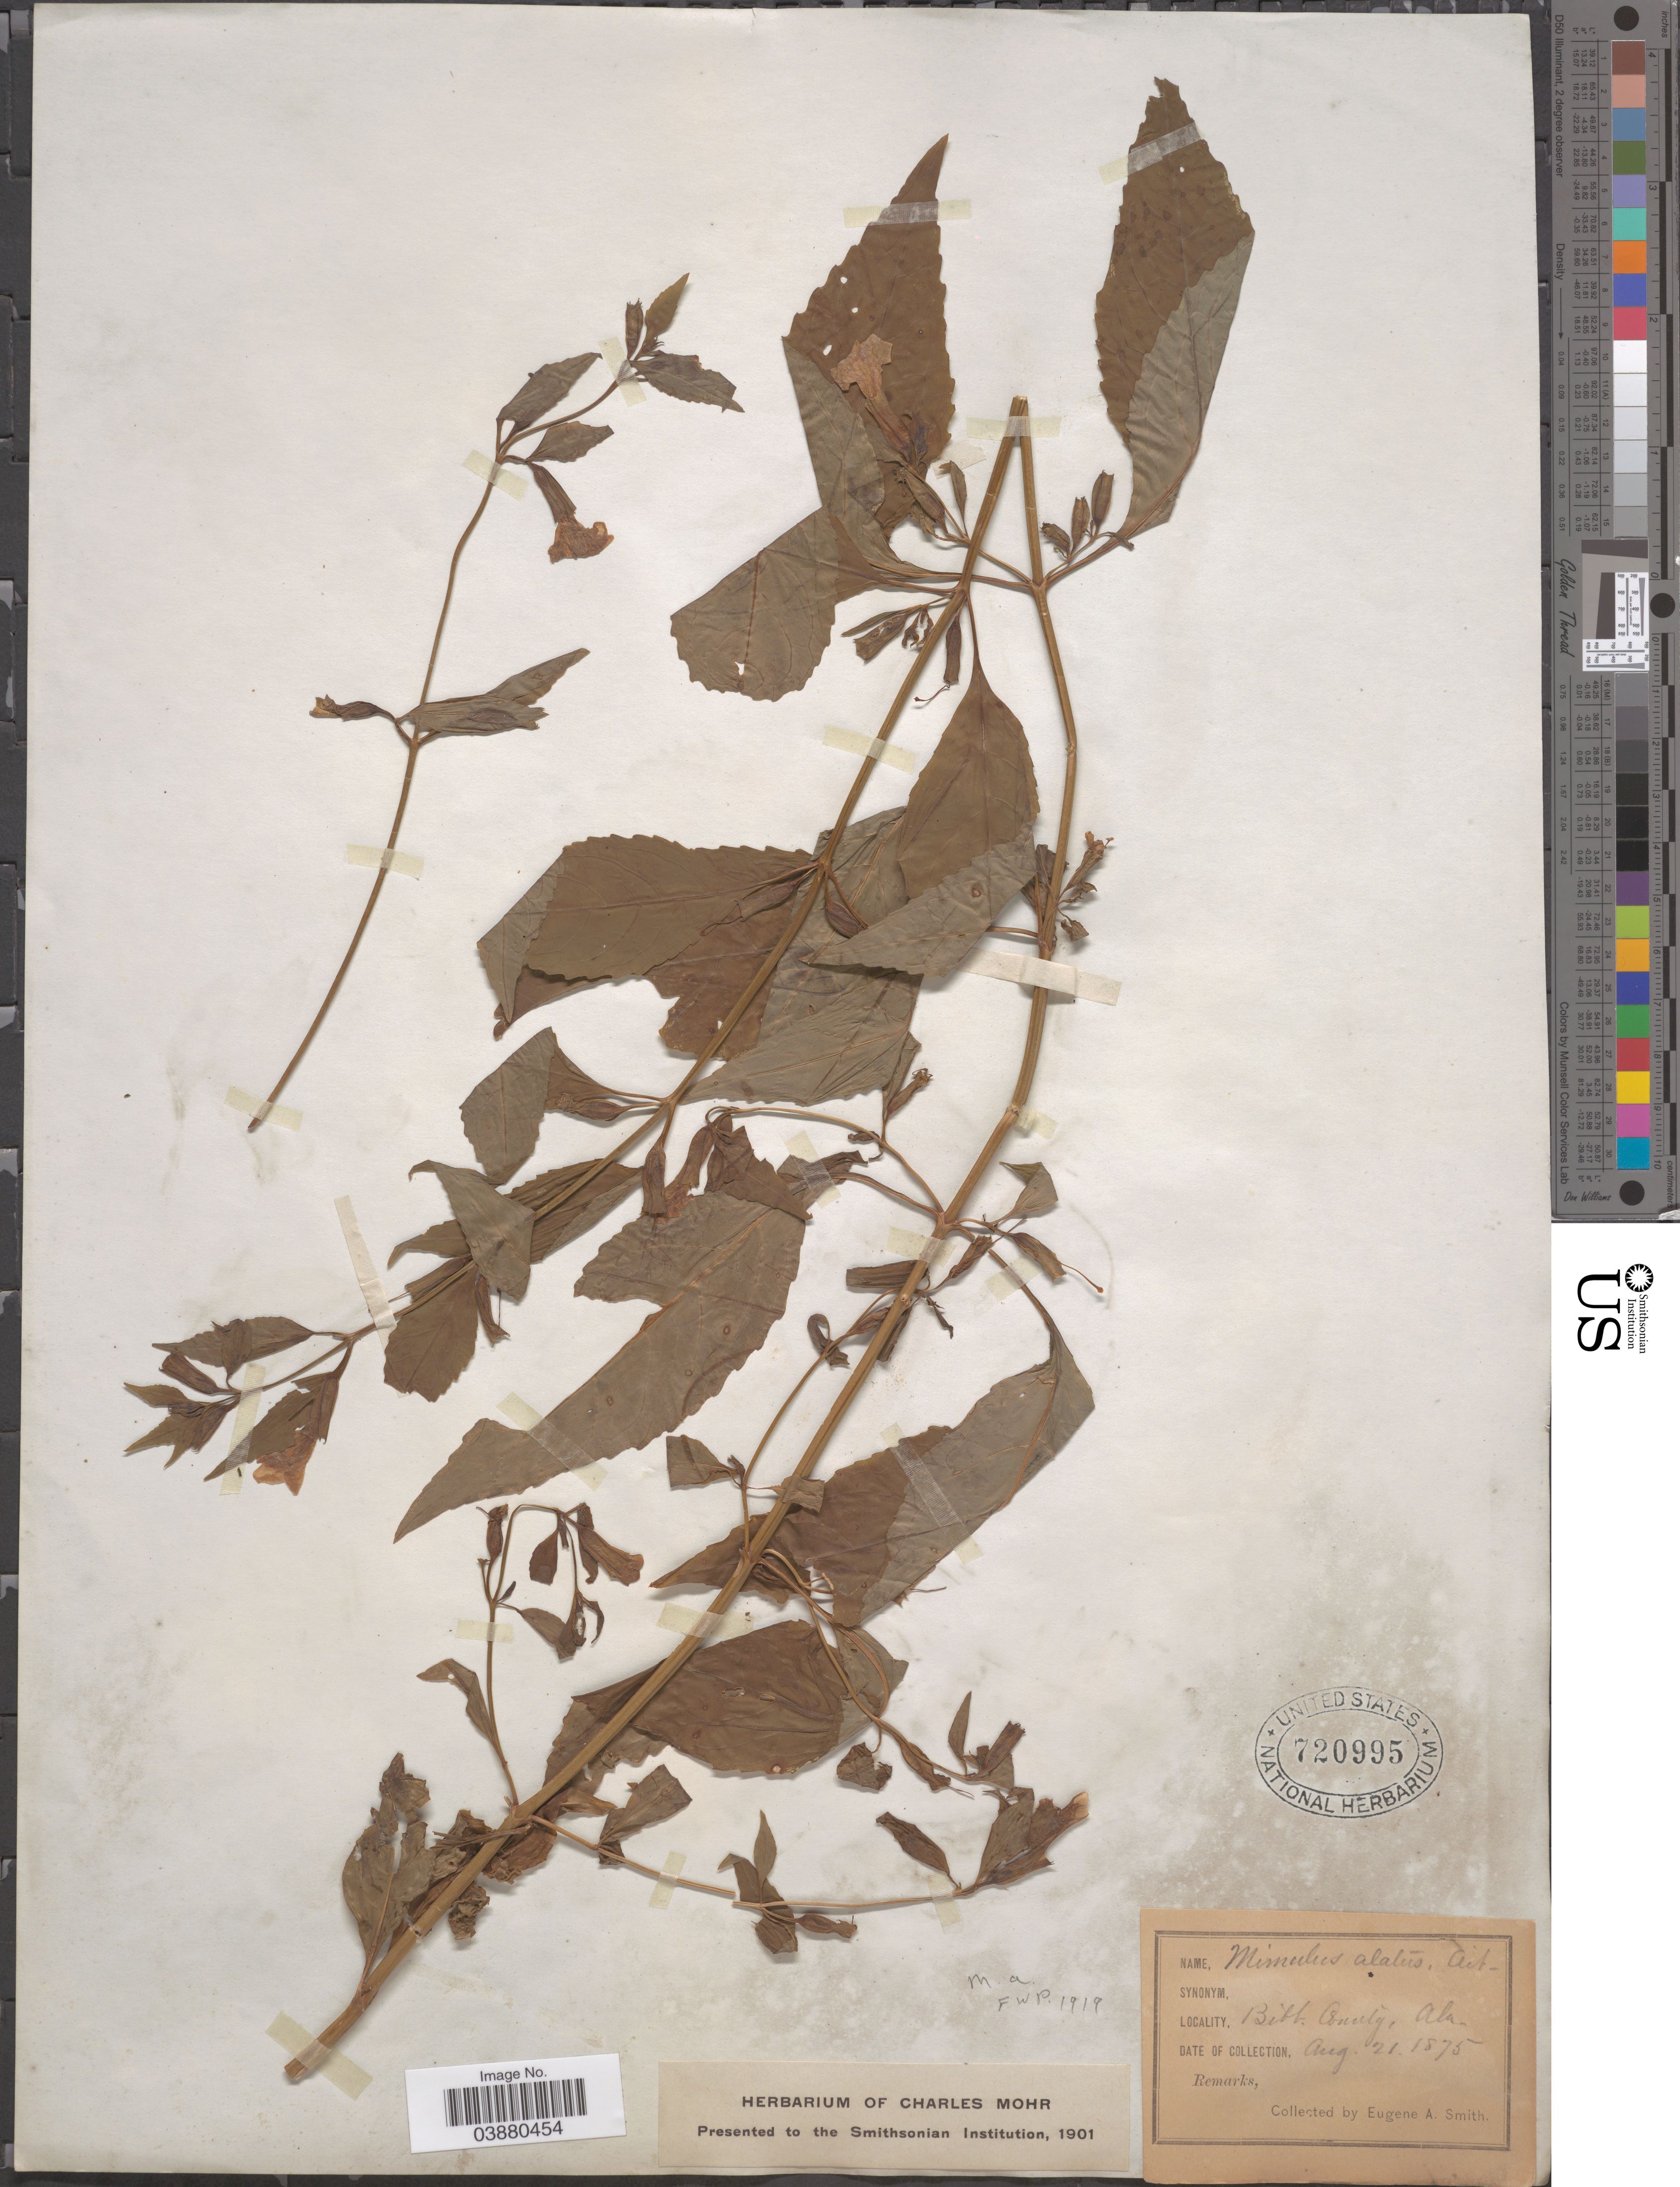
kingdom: Plantae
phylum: Tracheophyta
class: Magnoliopsida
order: Lamiales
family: Phrymaceae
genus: Mimulus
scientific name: Mimulus alatus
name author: Aiton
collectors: E. A. Smith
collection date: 1875-08-21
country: United States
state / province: Alabama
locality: Bibb. County.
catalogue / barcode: US 720995